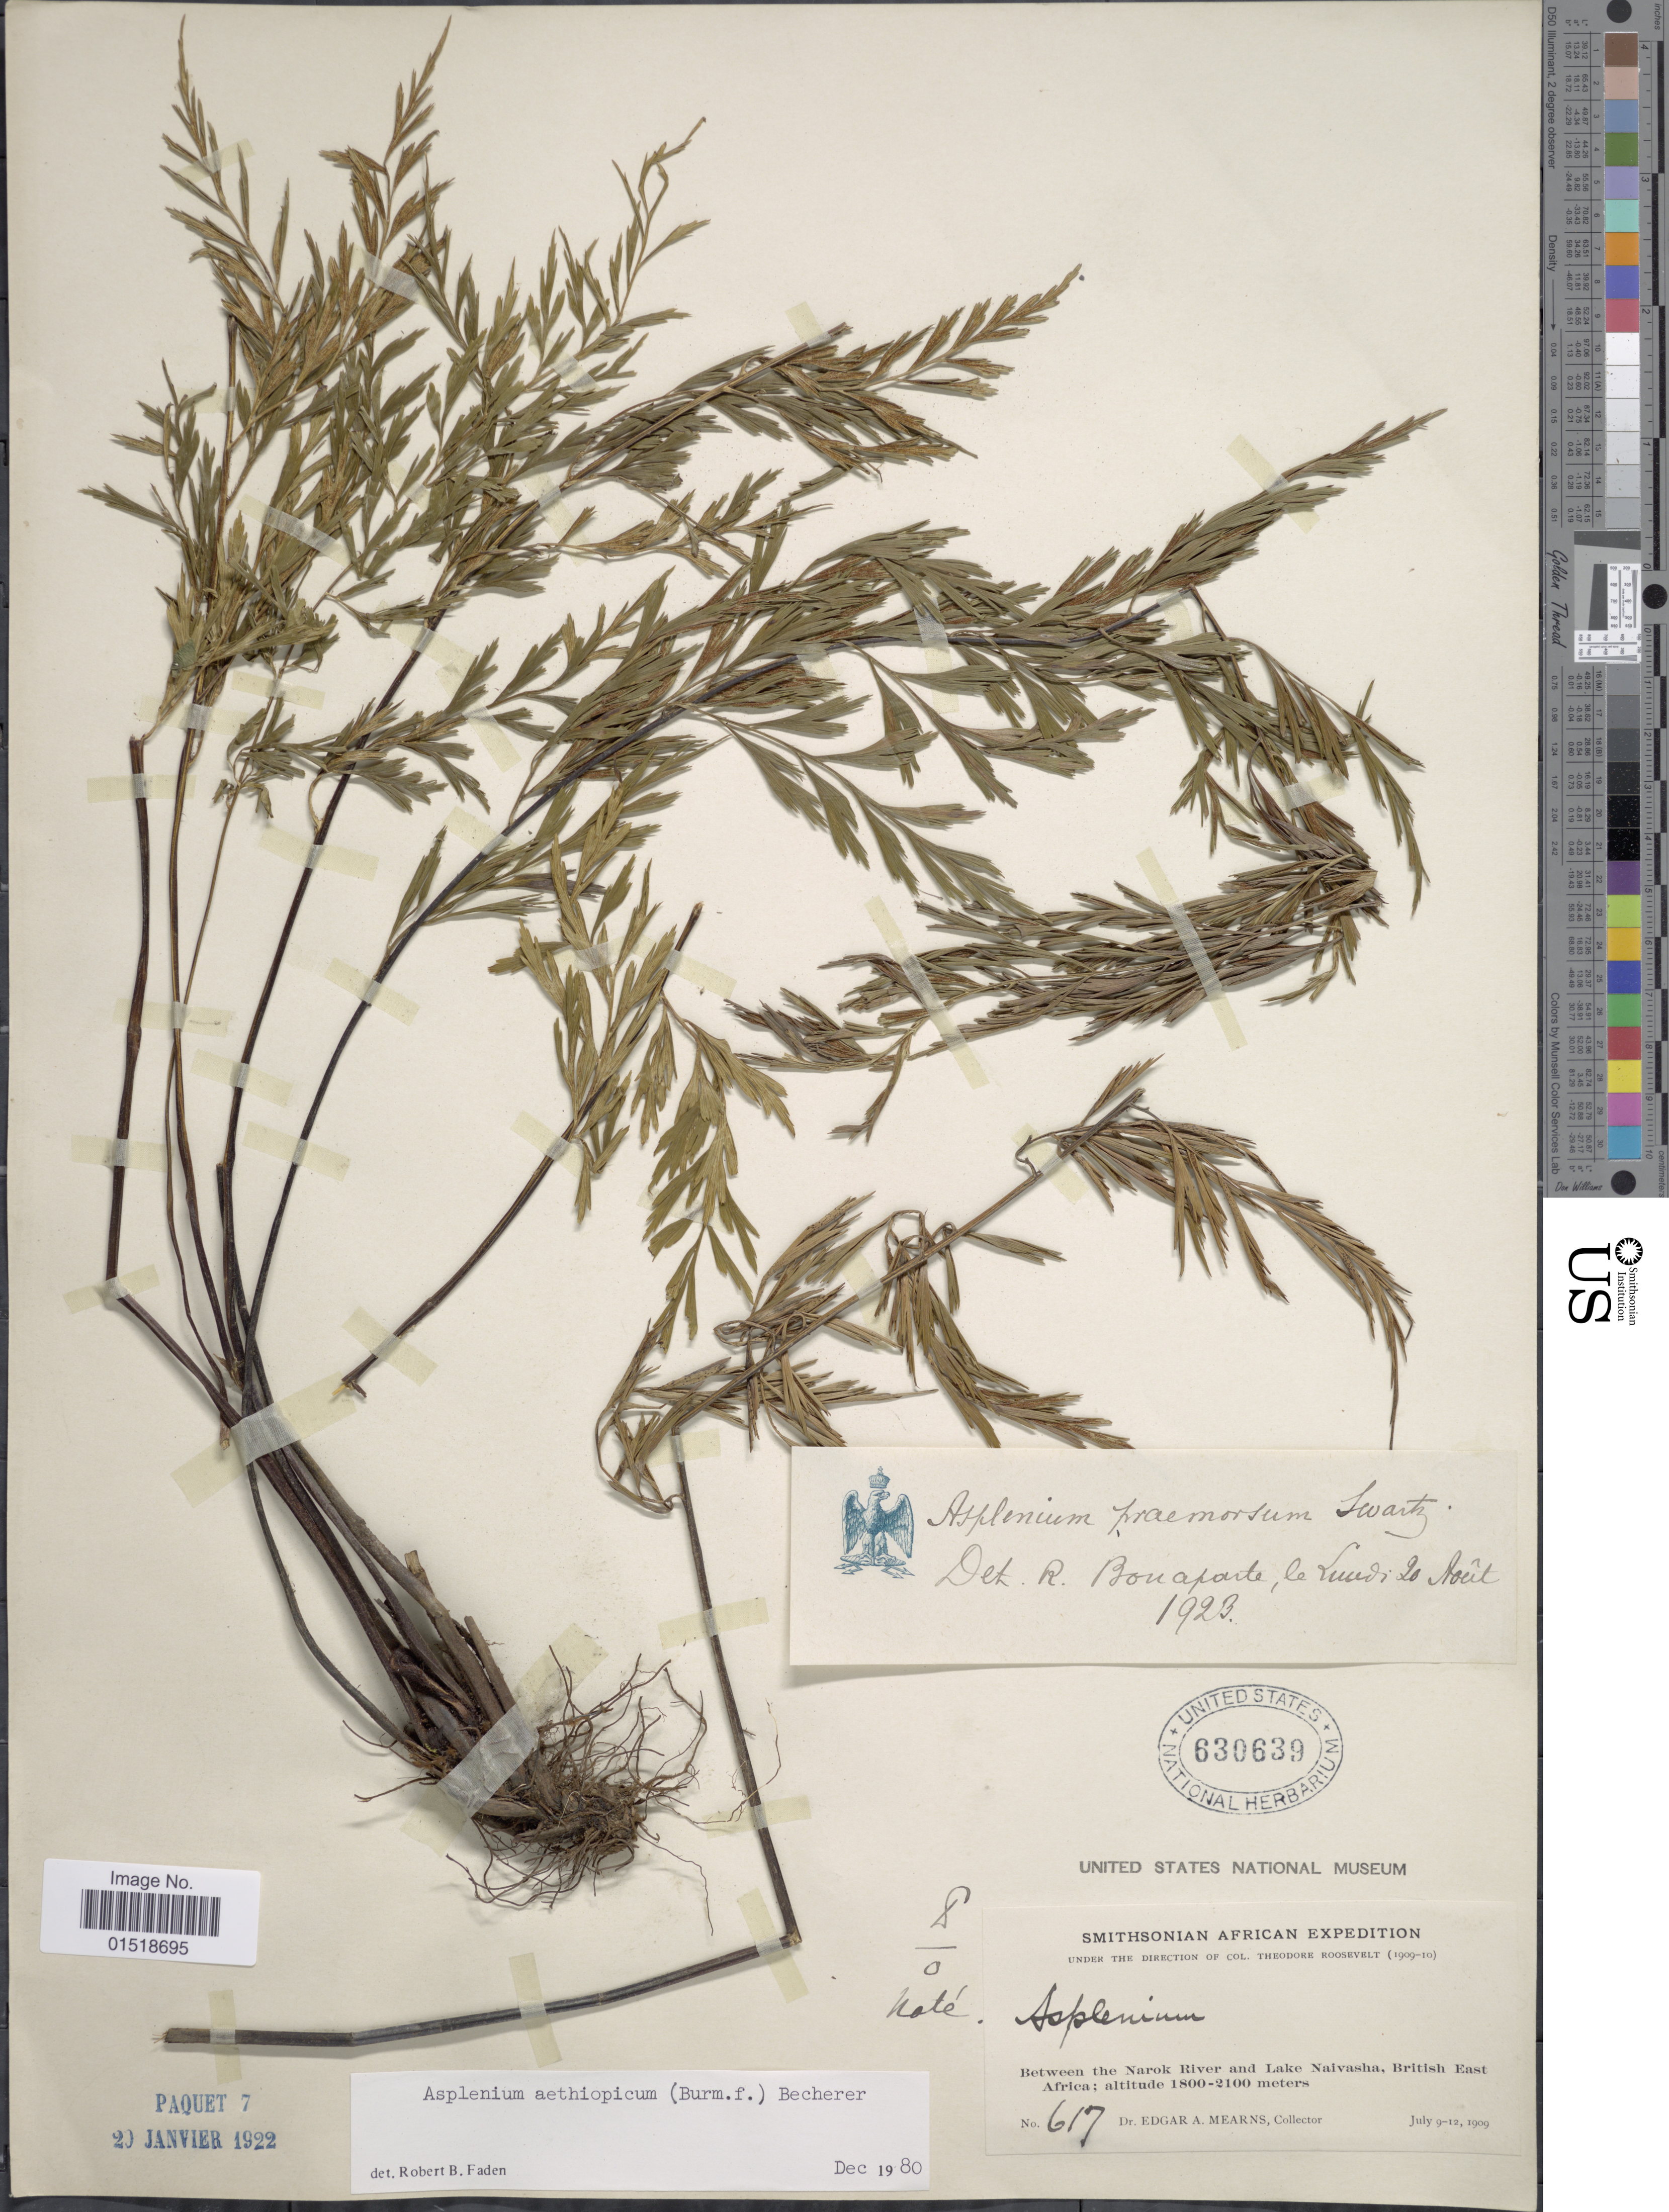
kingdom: Plantae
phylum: Tracheophyta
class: Polypodiopsida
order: Polypodiales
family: Aspleniaceae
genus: Asplenium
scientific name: Asplenium affine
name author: Sw.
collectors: E. A. Mearns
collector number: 617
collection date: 1909-07-09/1909-07-12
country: Kenya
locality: Between the Narok River and Lake Naivasha, British East Africa.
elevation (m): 1800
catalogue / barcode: US 630639